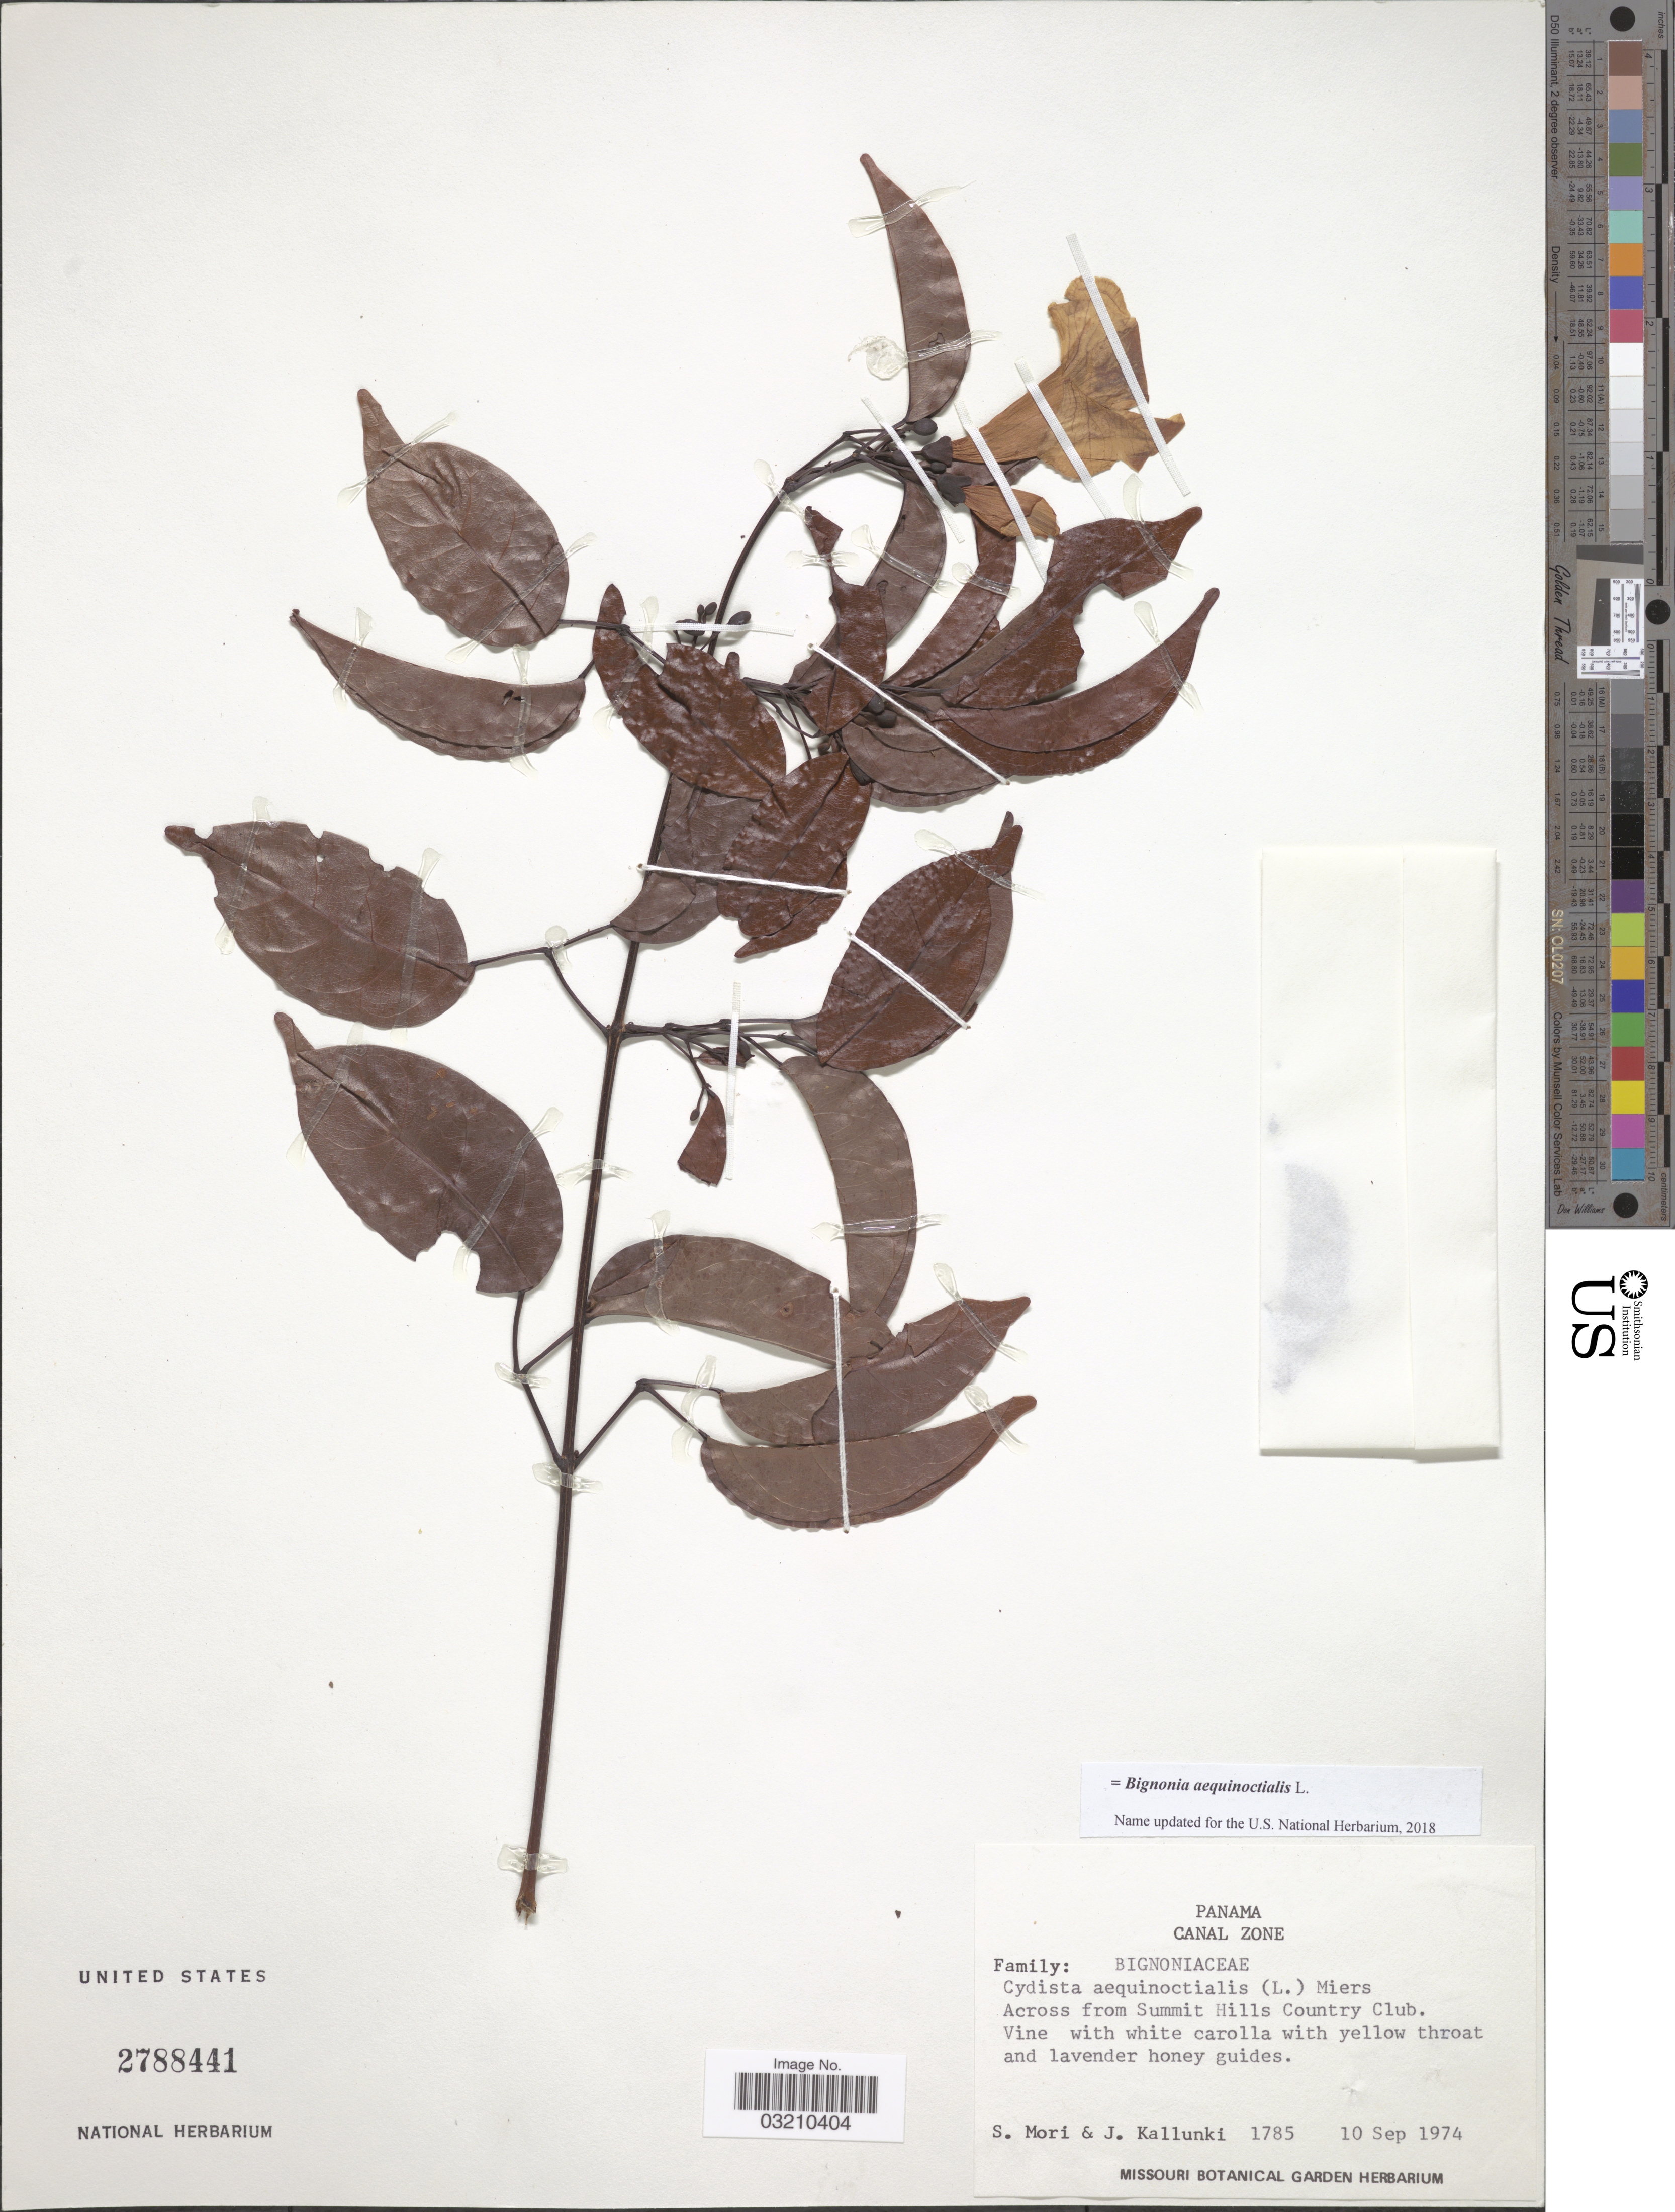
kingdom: Plantae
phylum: Tracheophyta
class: Magnoliopsida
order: Lamiales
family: Bignoniaceae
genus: Bignonia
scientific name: Bignonia aequinoctialis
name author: L.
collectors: S. Mori & J. Kallunki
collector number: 1785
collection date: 1974-09-10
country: Panama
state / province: Colón / Panamá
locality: Canal Zone. Across from Summit Hills Country Club.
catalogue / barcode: US 2788441